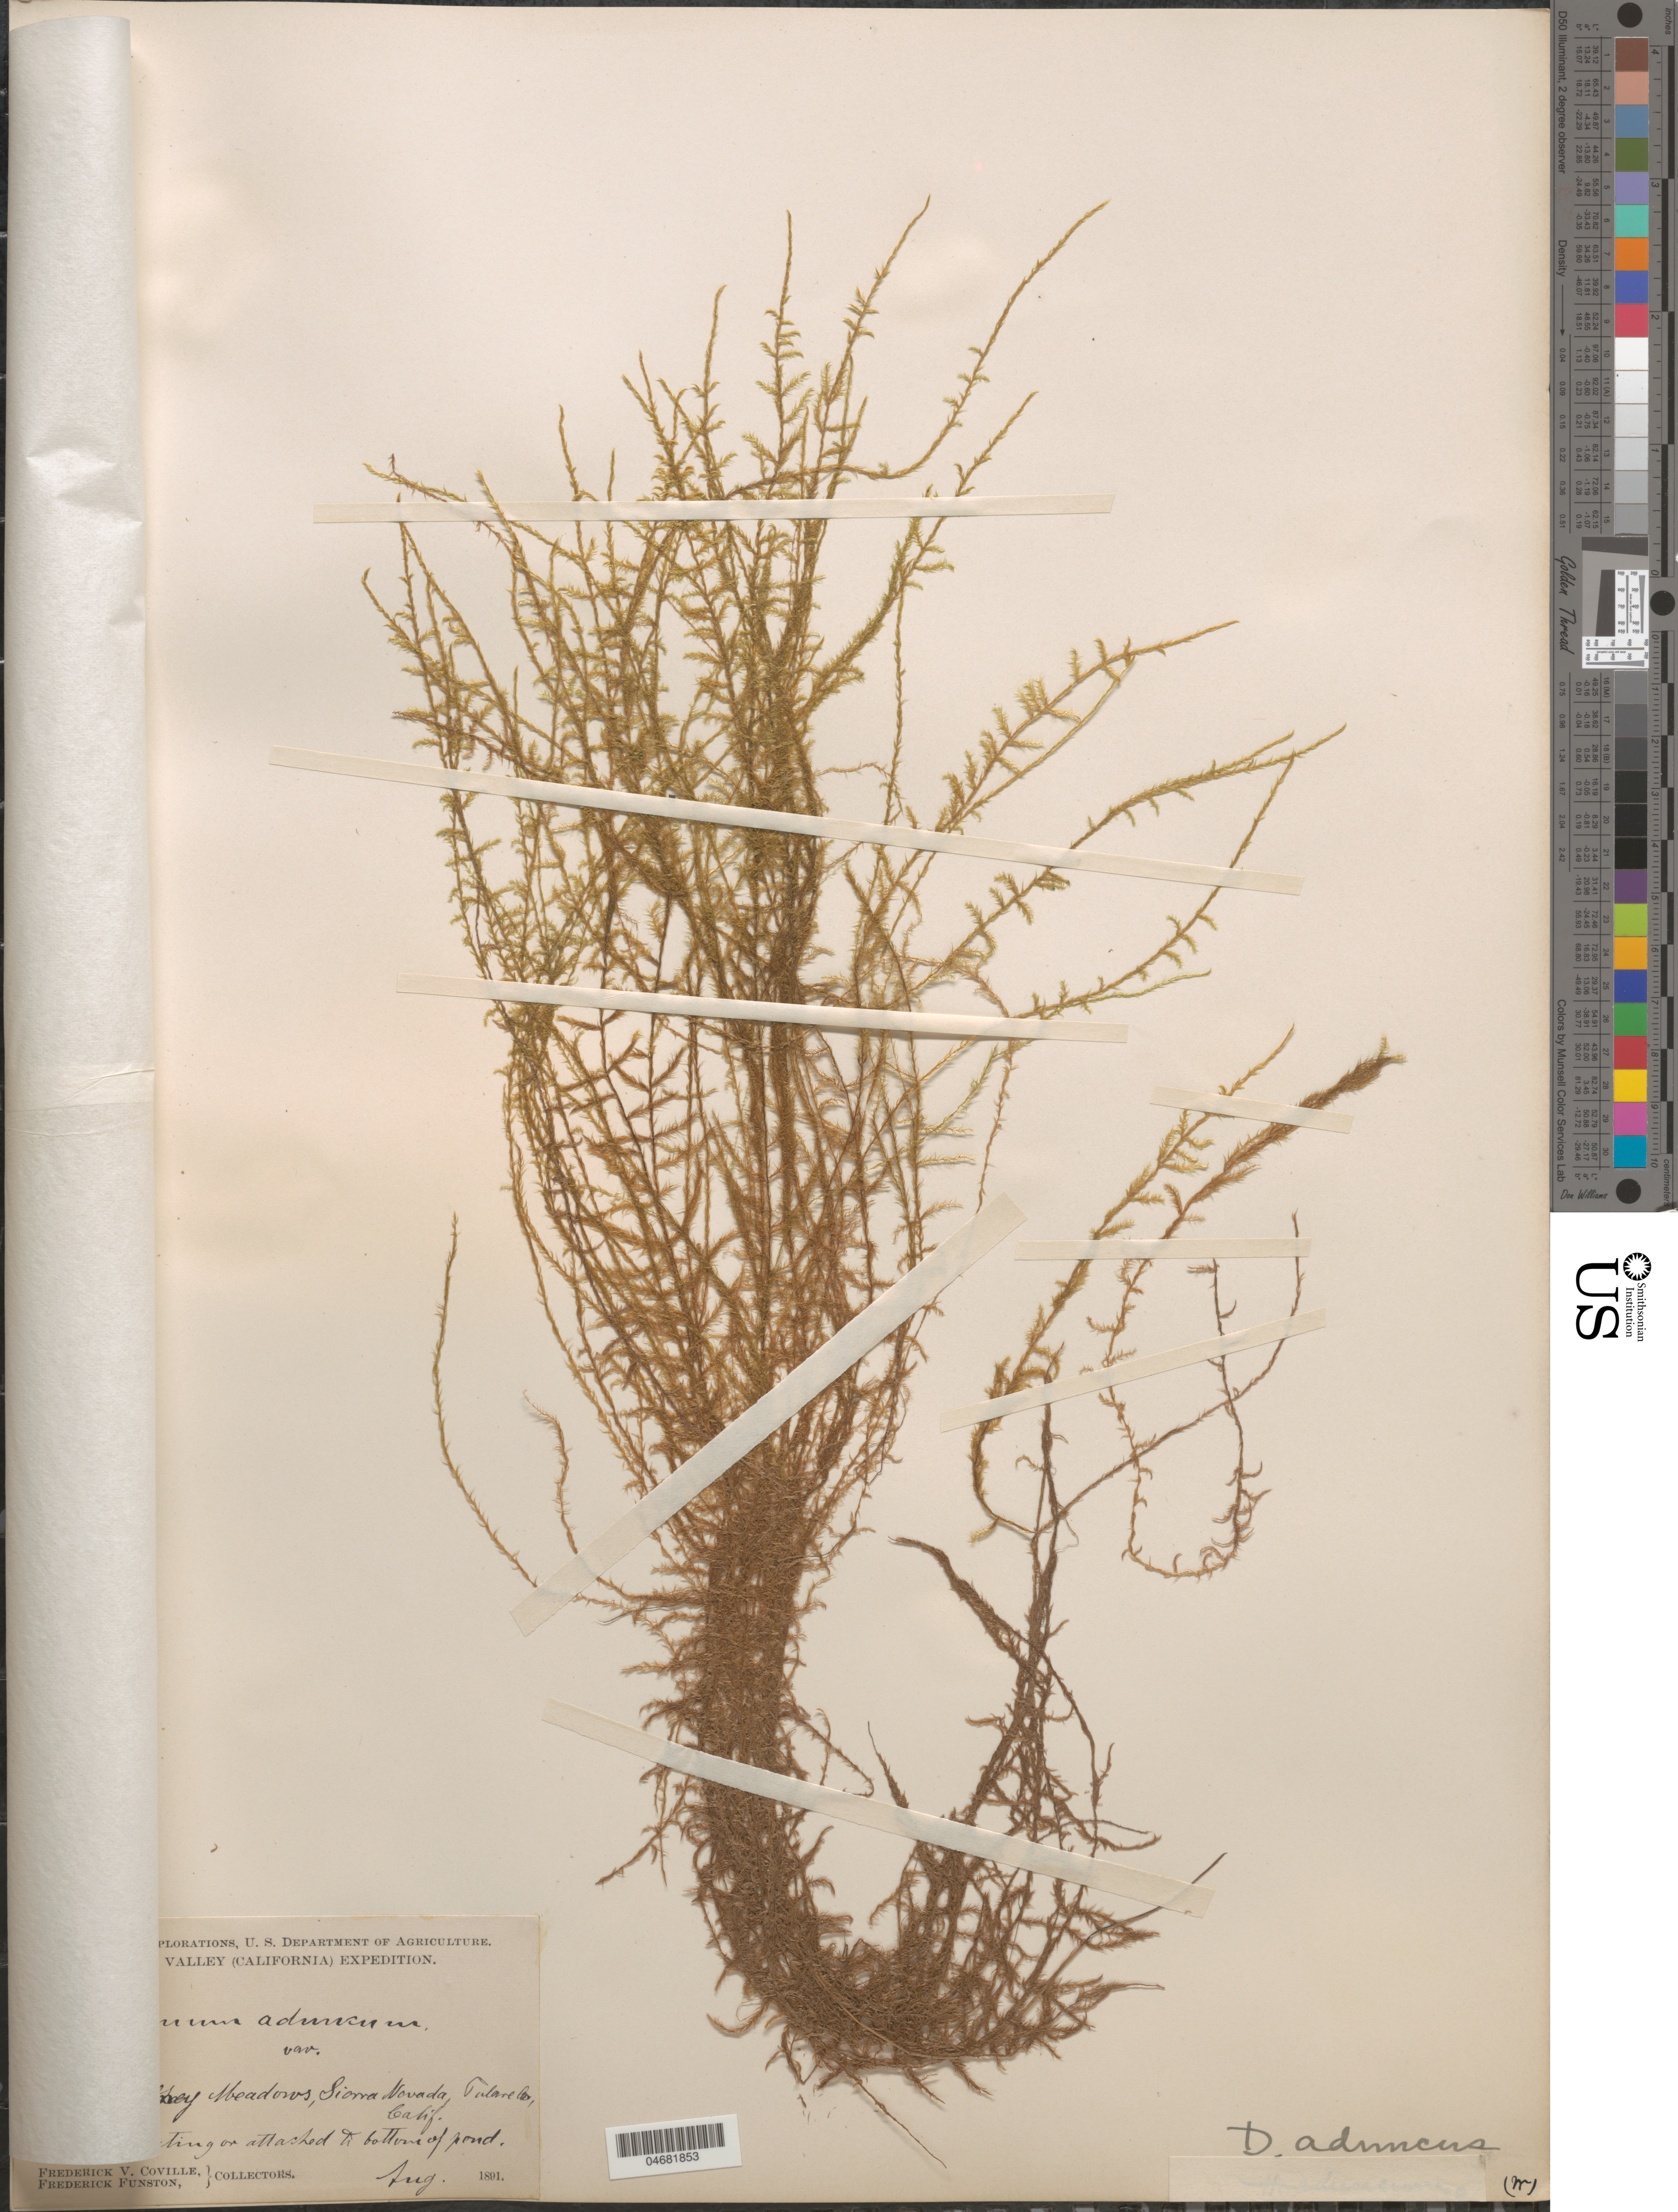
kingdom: Plantae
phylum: Bryophyta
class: Bryopsida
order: Hypnales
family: Hypnaceae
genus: Hypnum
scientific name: Hypnum aduncum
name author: Hedw.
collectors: F. V. Coville & F. Funston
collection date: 1891-08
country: United States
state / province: California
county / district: Tulare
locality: [illegible text] Valley (California) Expedition. [illegible text]ey Meadows, Sierra Nevada, Tulare Co.